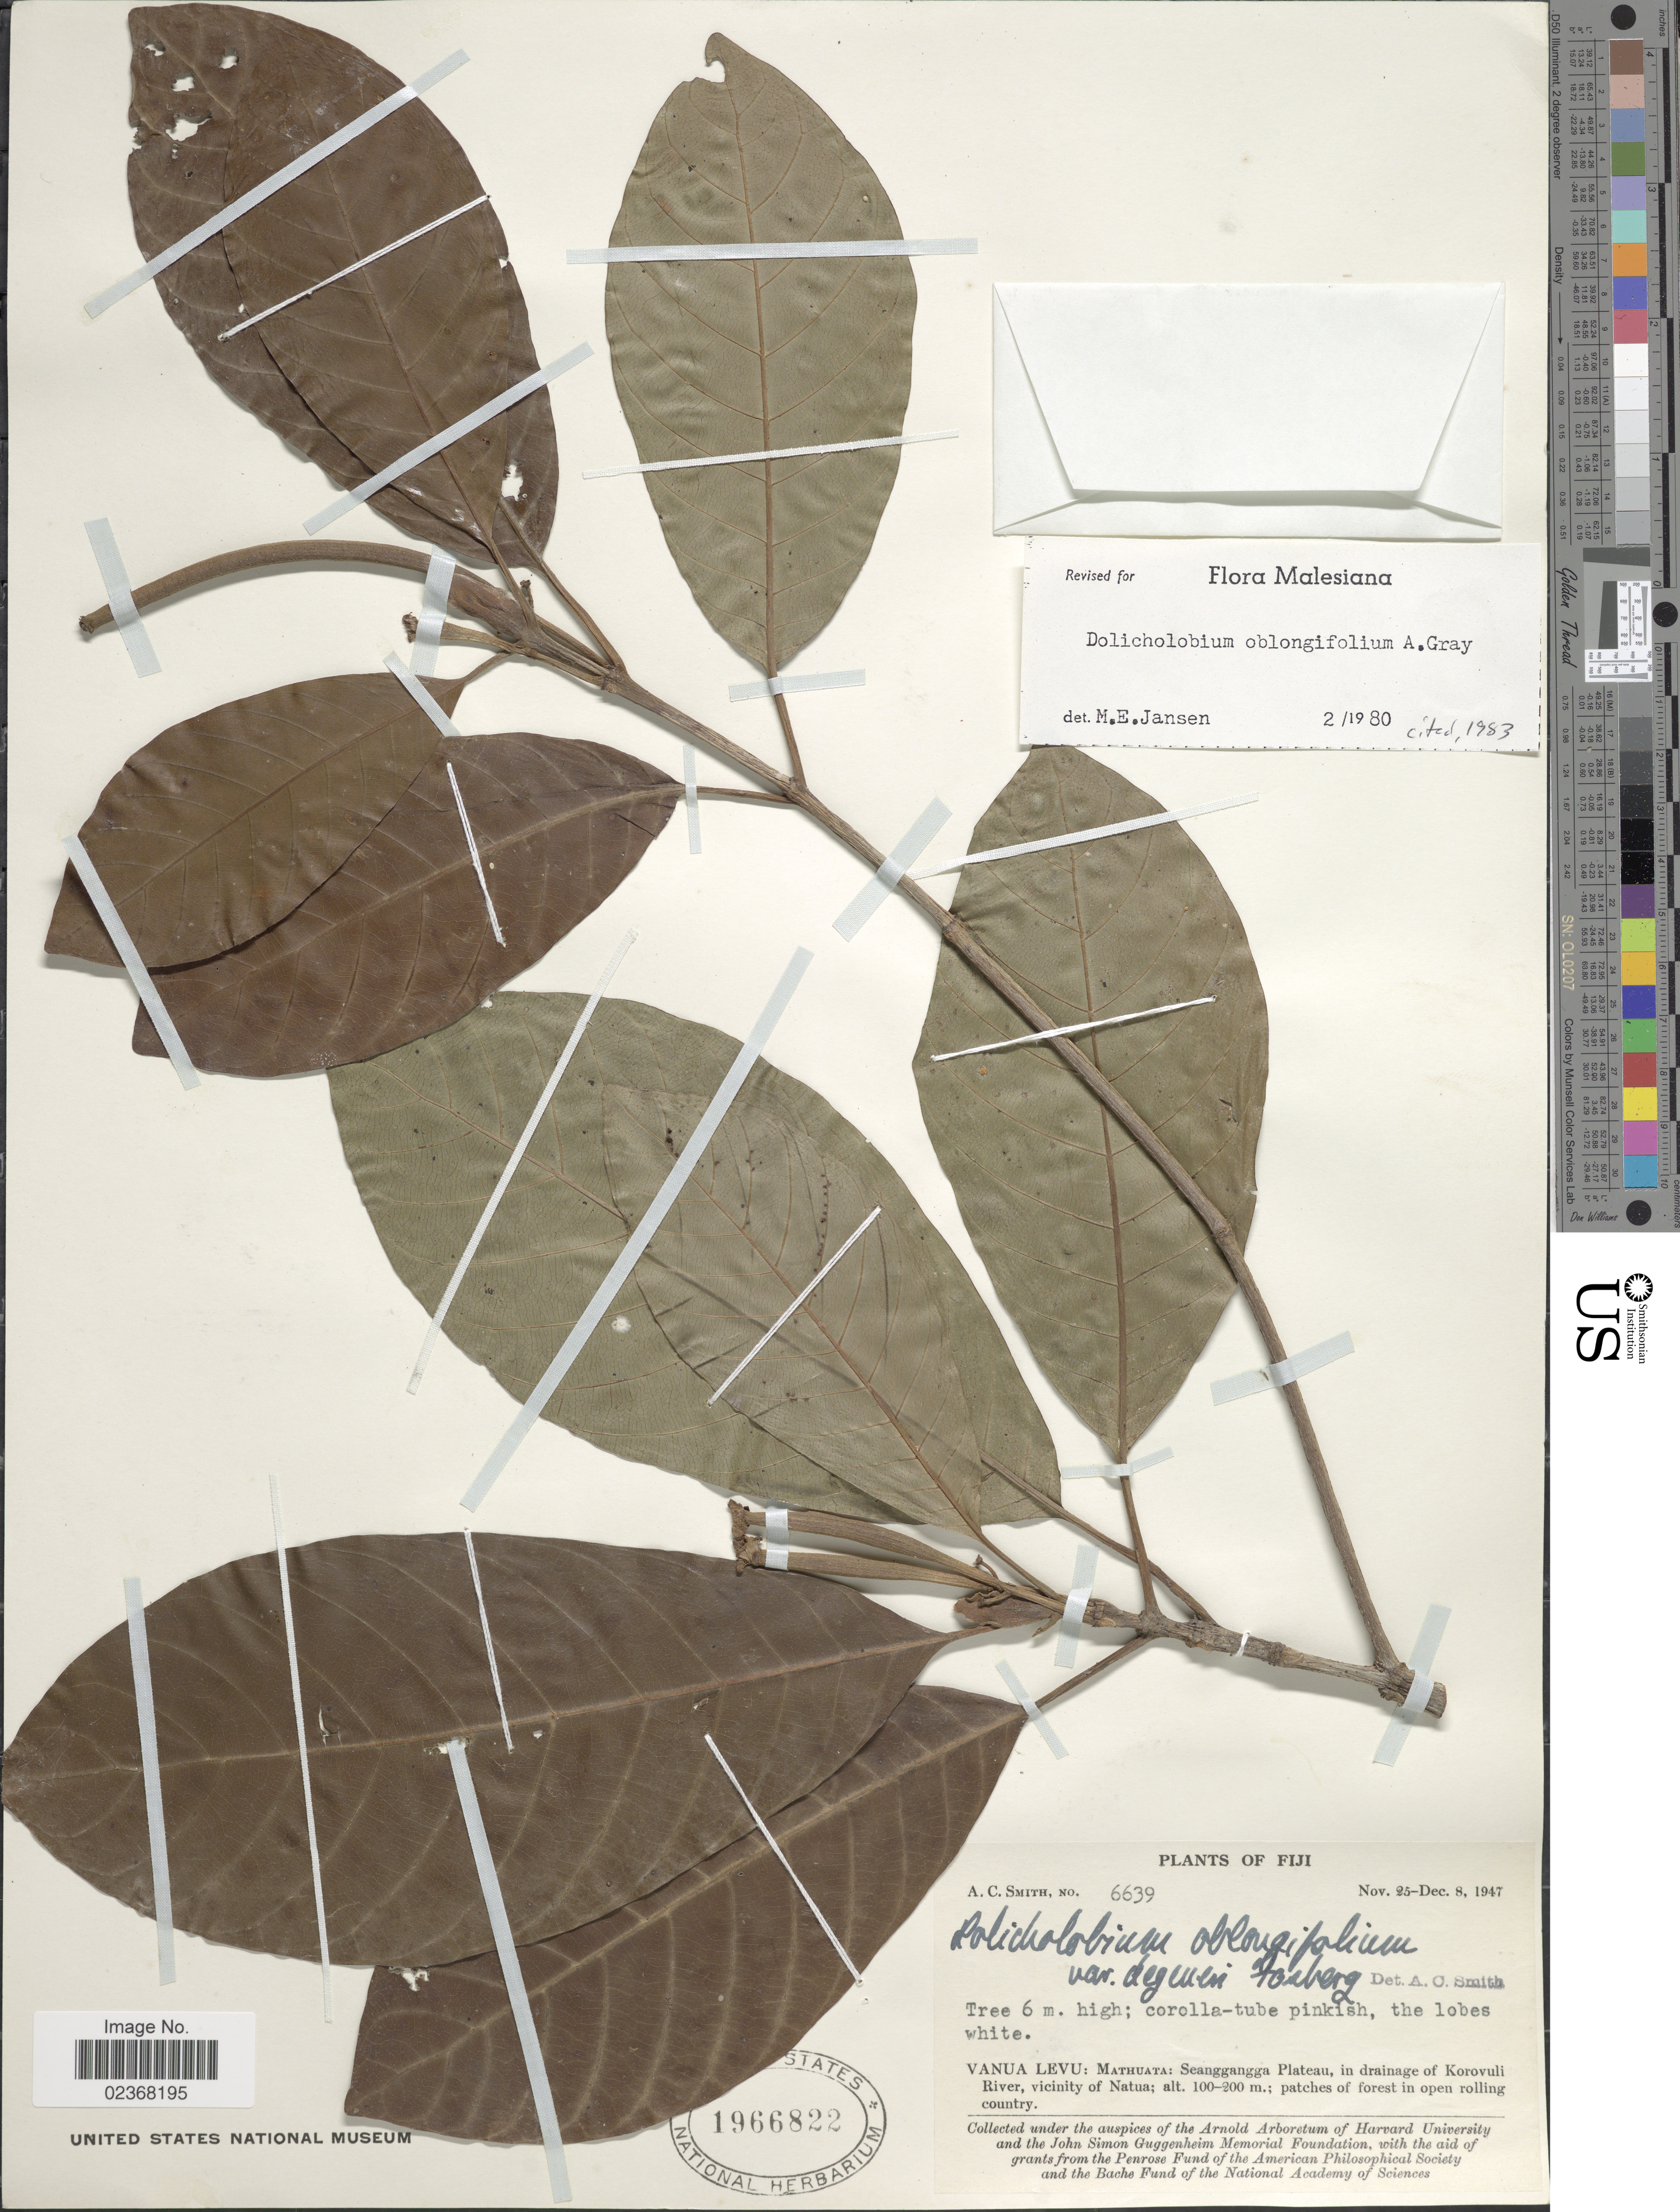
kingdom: Plantae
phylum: Tracheophyta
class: Magnoliopsida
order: Gentianales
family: Rubiaceae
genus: Dolicholobium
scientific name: Dolicholobium oblongifolium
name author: A. Gray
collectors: A. C. Smith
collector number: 6639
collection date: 1947-11-25/1947-12-08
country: Fiji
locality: Vanua Levu: Mathuata: Seanggangga Plateau, in drainage of Korovuli River, vicinity of Natua, patches of forest in open rolling country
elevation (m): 100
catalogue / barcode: US 1966822